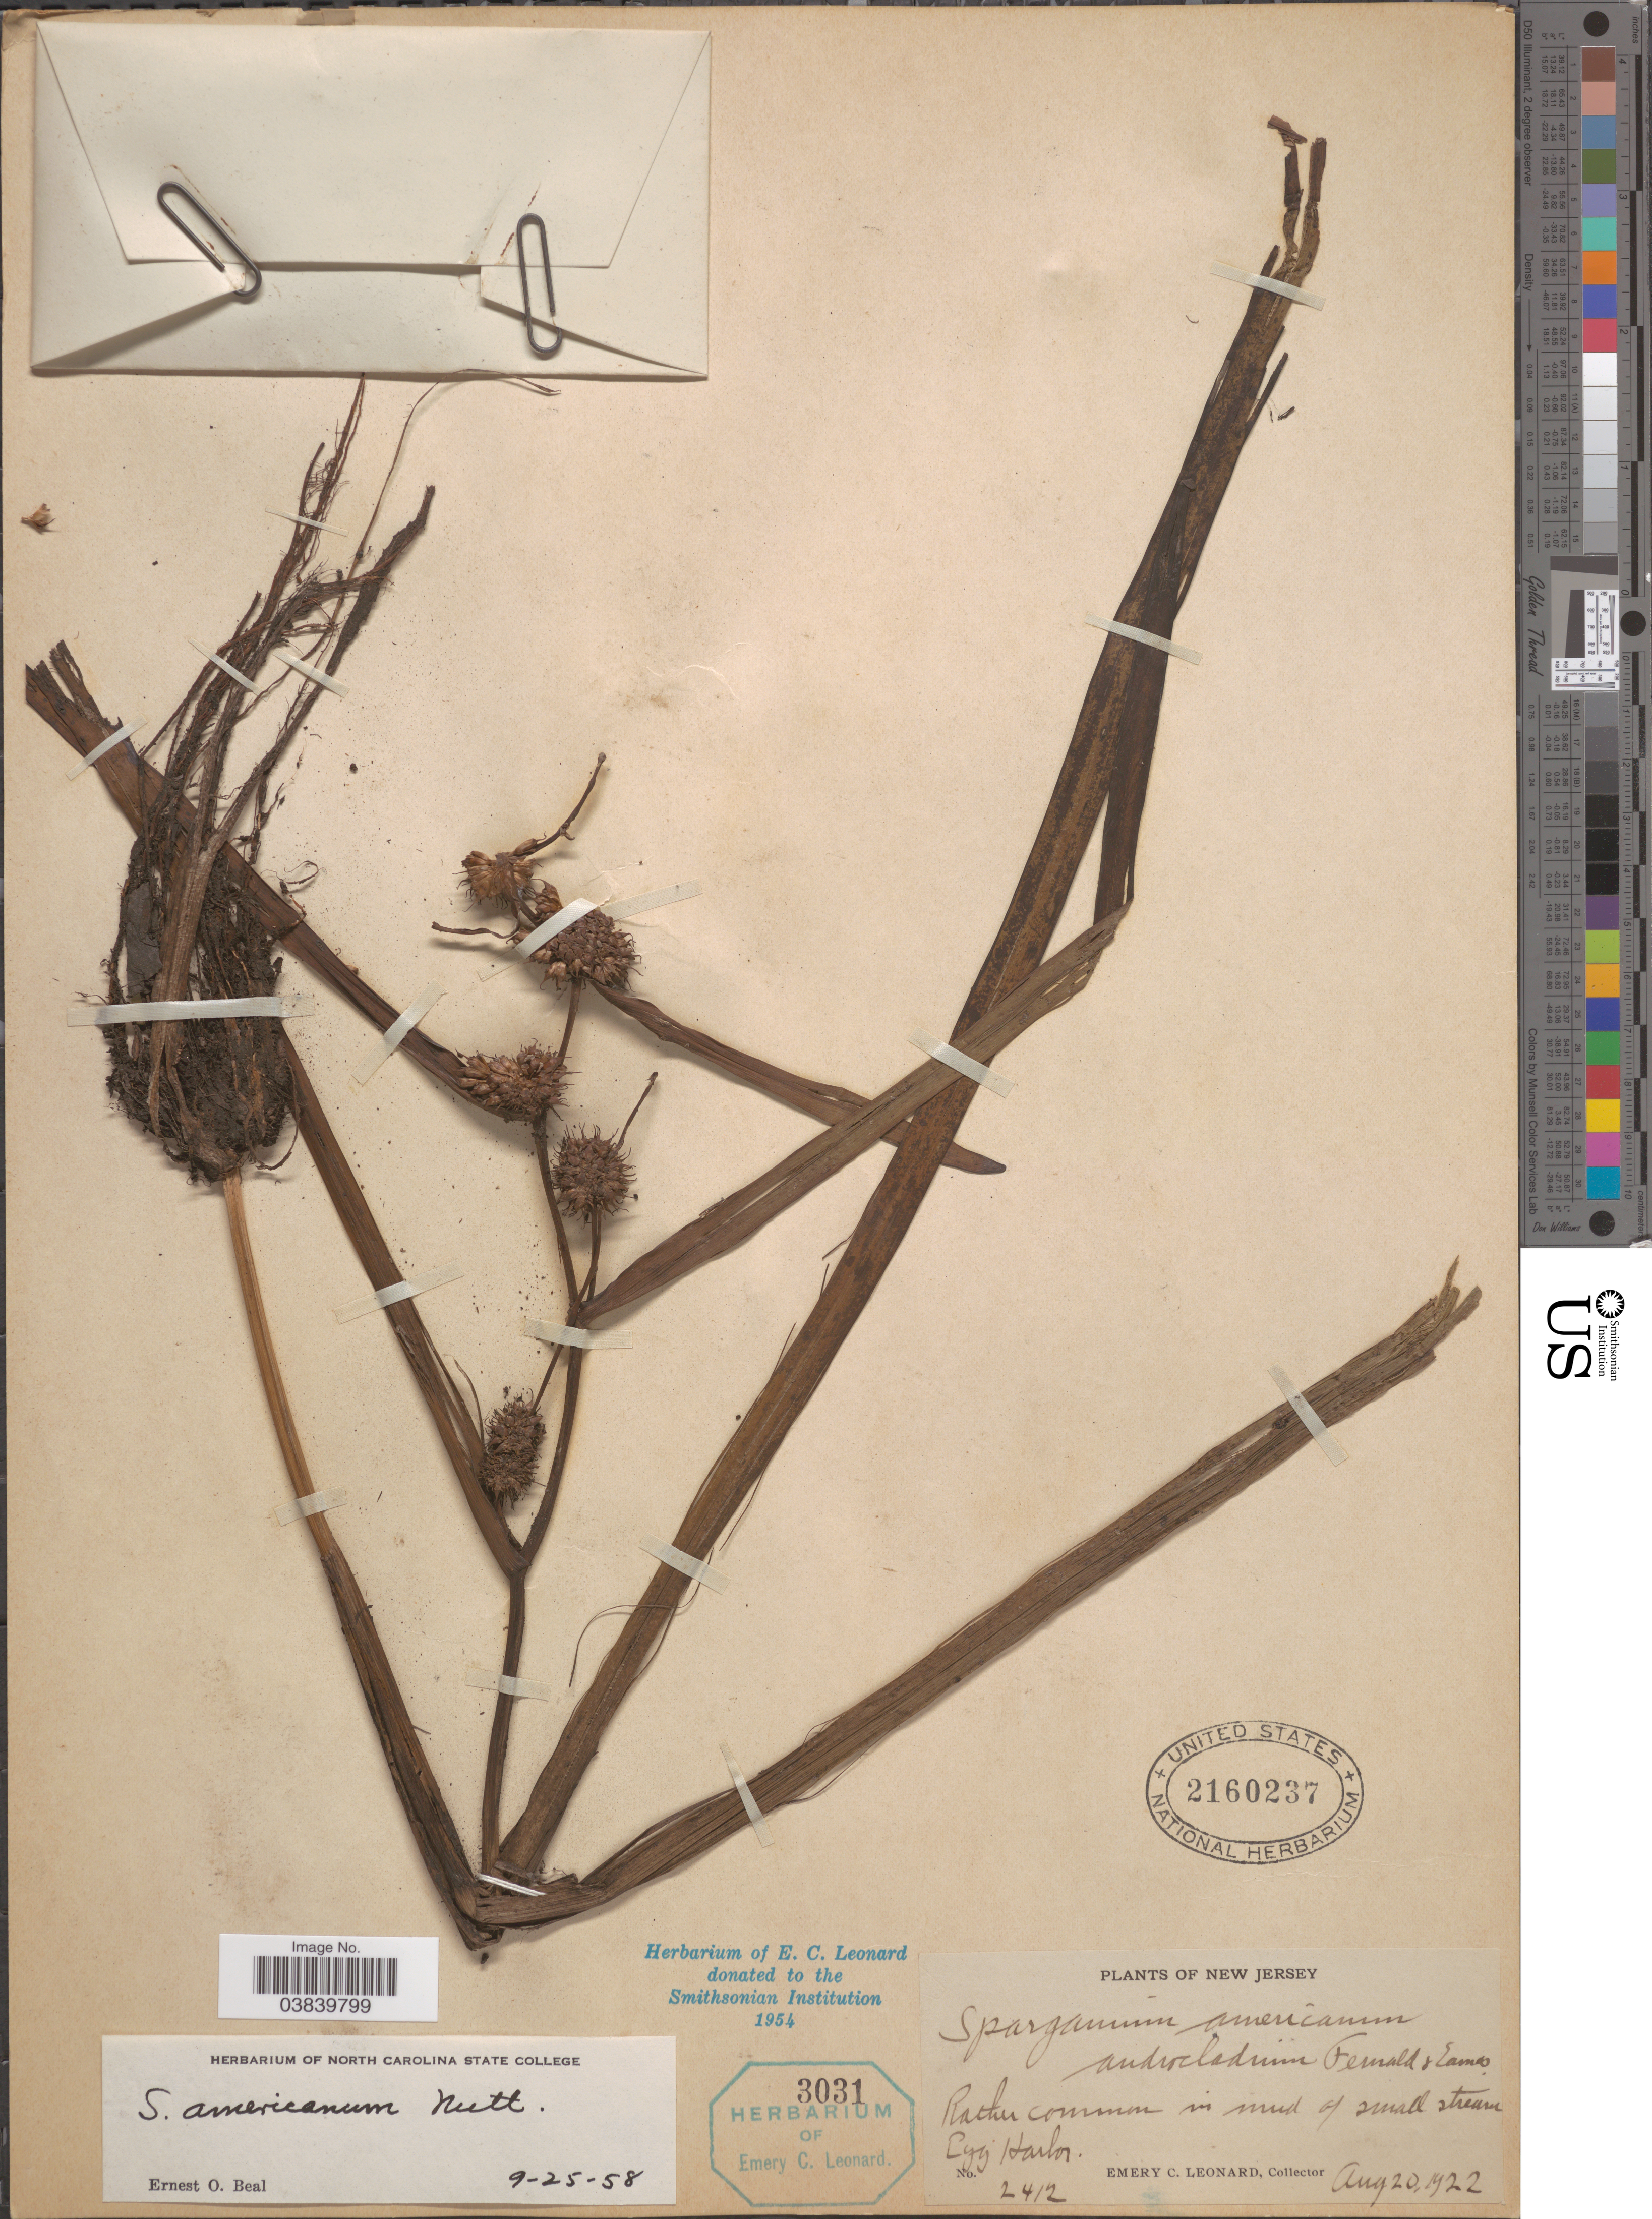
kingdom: Plantae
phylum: Tracheophyta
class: Liliopsida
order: Poales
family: Typhaceae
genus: Sparganium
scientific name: Sparganium americanum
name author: Nutt.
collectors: E. C. Leonard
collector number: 2412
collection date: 1922-08-20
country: United States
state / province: New Jersey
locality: Egg Harbor.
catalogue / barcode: US 2160237